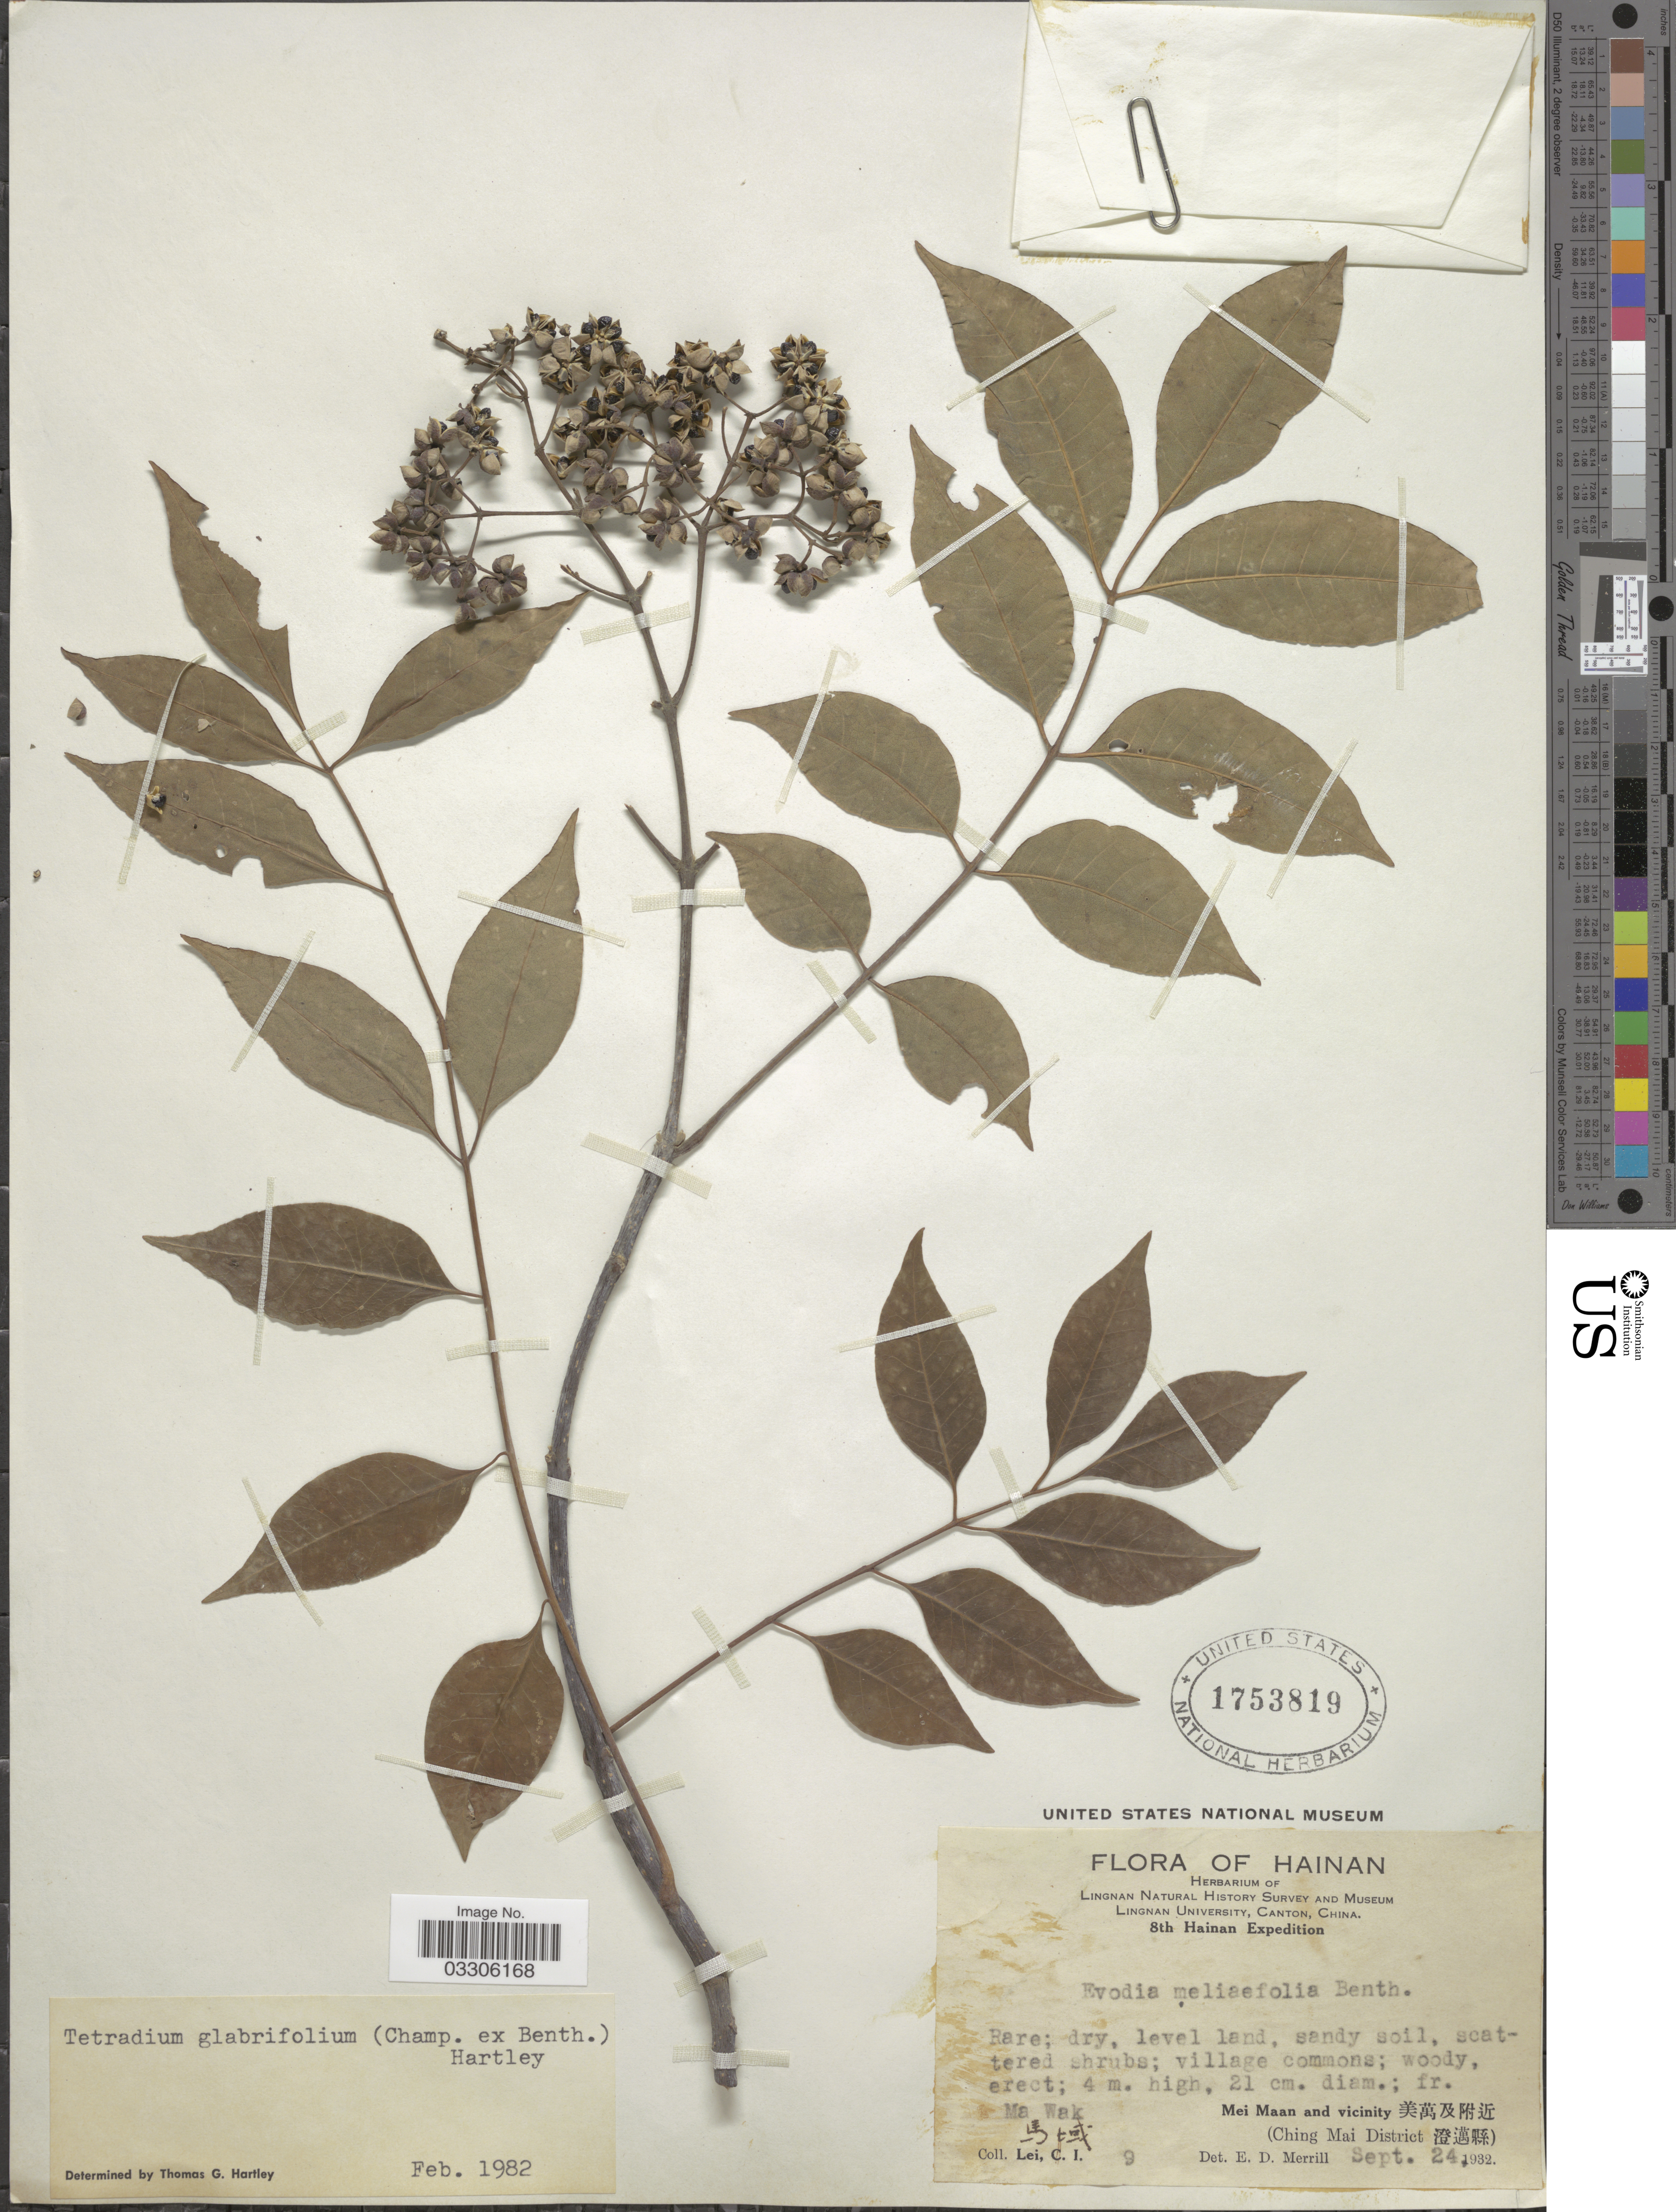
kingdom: Plantae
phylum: Tracheophyta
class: Magnoliopsida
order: Sapindales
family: Rutaceae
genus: Tetradium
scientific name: Tetradium glabrifolium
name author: (Champ. ex Benth.) T.G. Hartley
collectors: C. I. Lei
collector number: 9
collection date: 1932-09-24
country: China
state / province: Hainan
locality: Ma Wak X. Mei Maan and vicinity X. (Ching Mai District X).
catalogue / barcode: US 1753819